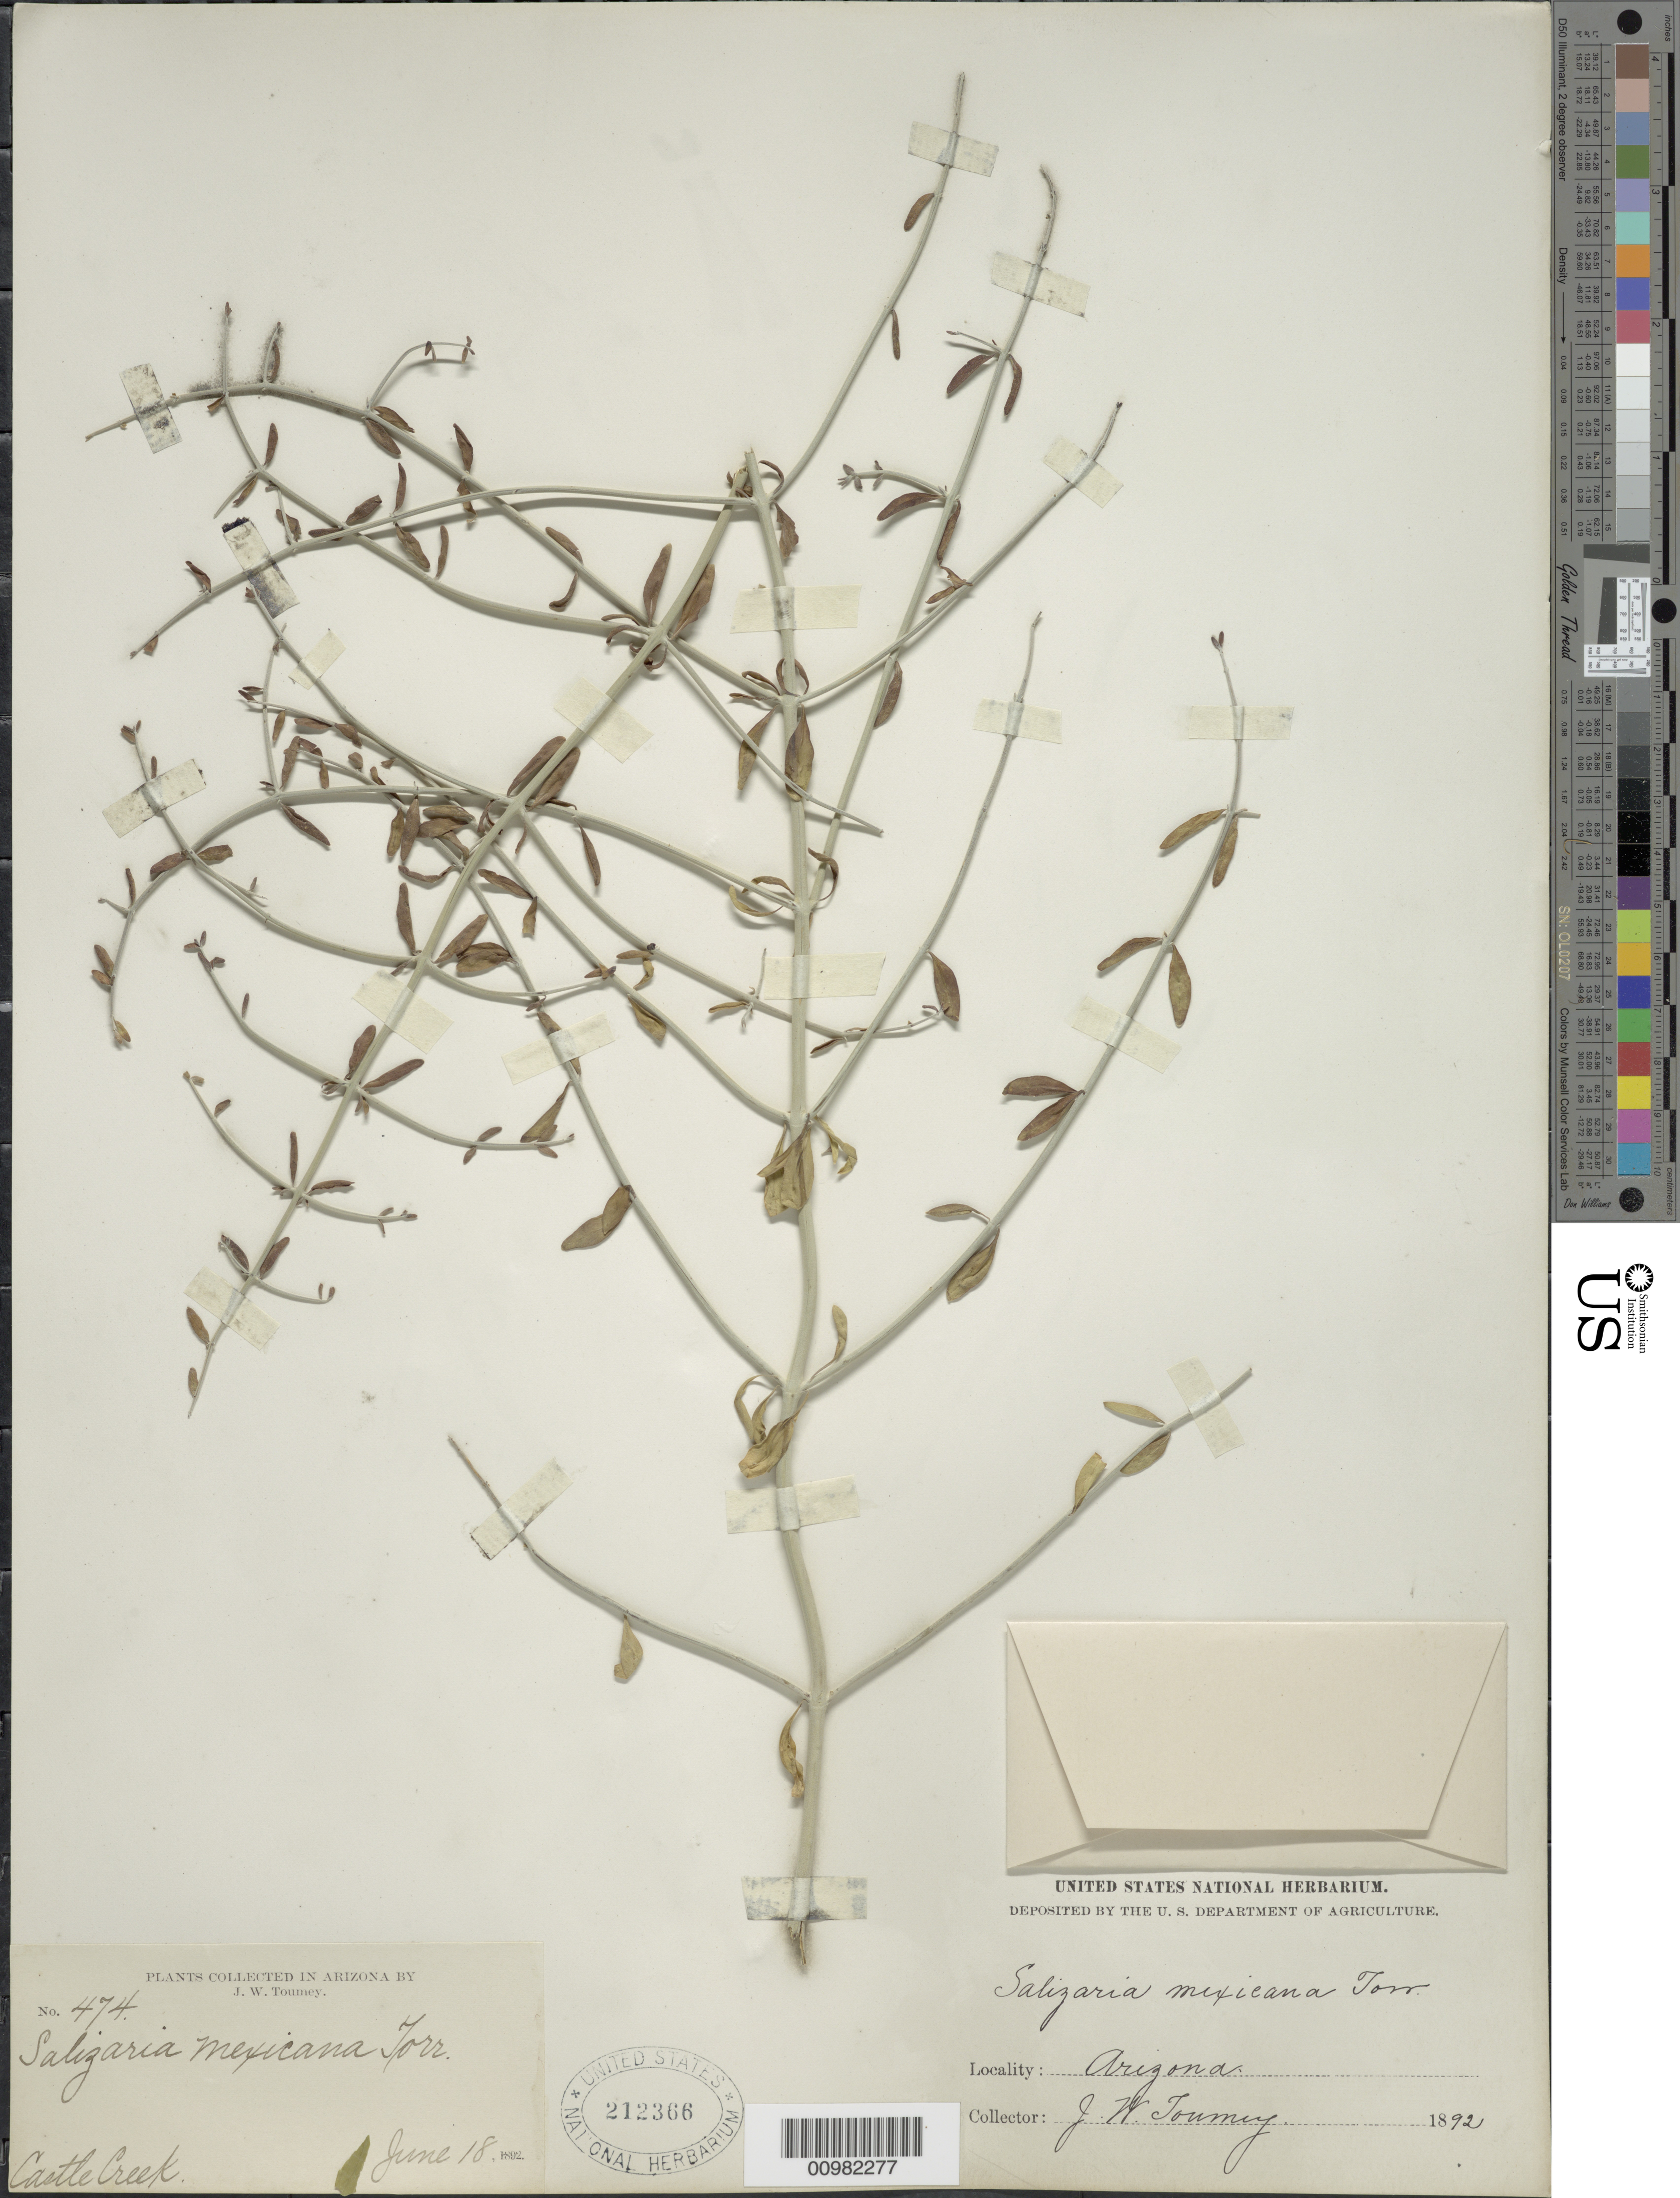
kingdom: Plantae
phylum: Tracheophyta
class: Magnoliopsida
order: Lamiales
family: Lamiaceae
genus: Salazaria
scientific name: Salazaria mexicana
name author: Torr.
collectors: J. W. Toumey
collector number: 474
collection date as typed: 18 Jun 1892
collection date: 1892-06-18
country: United States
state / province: Arizona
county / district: Yavapai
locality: Castle Creek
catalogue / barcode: US 212366